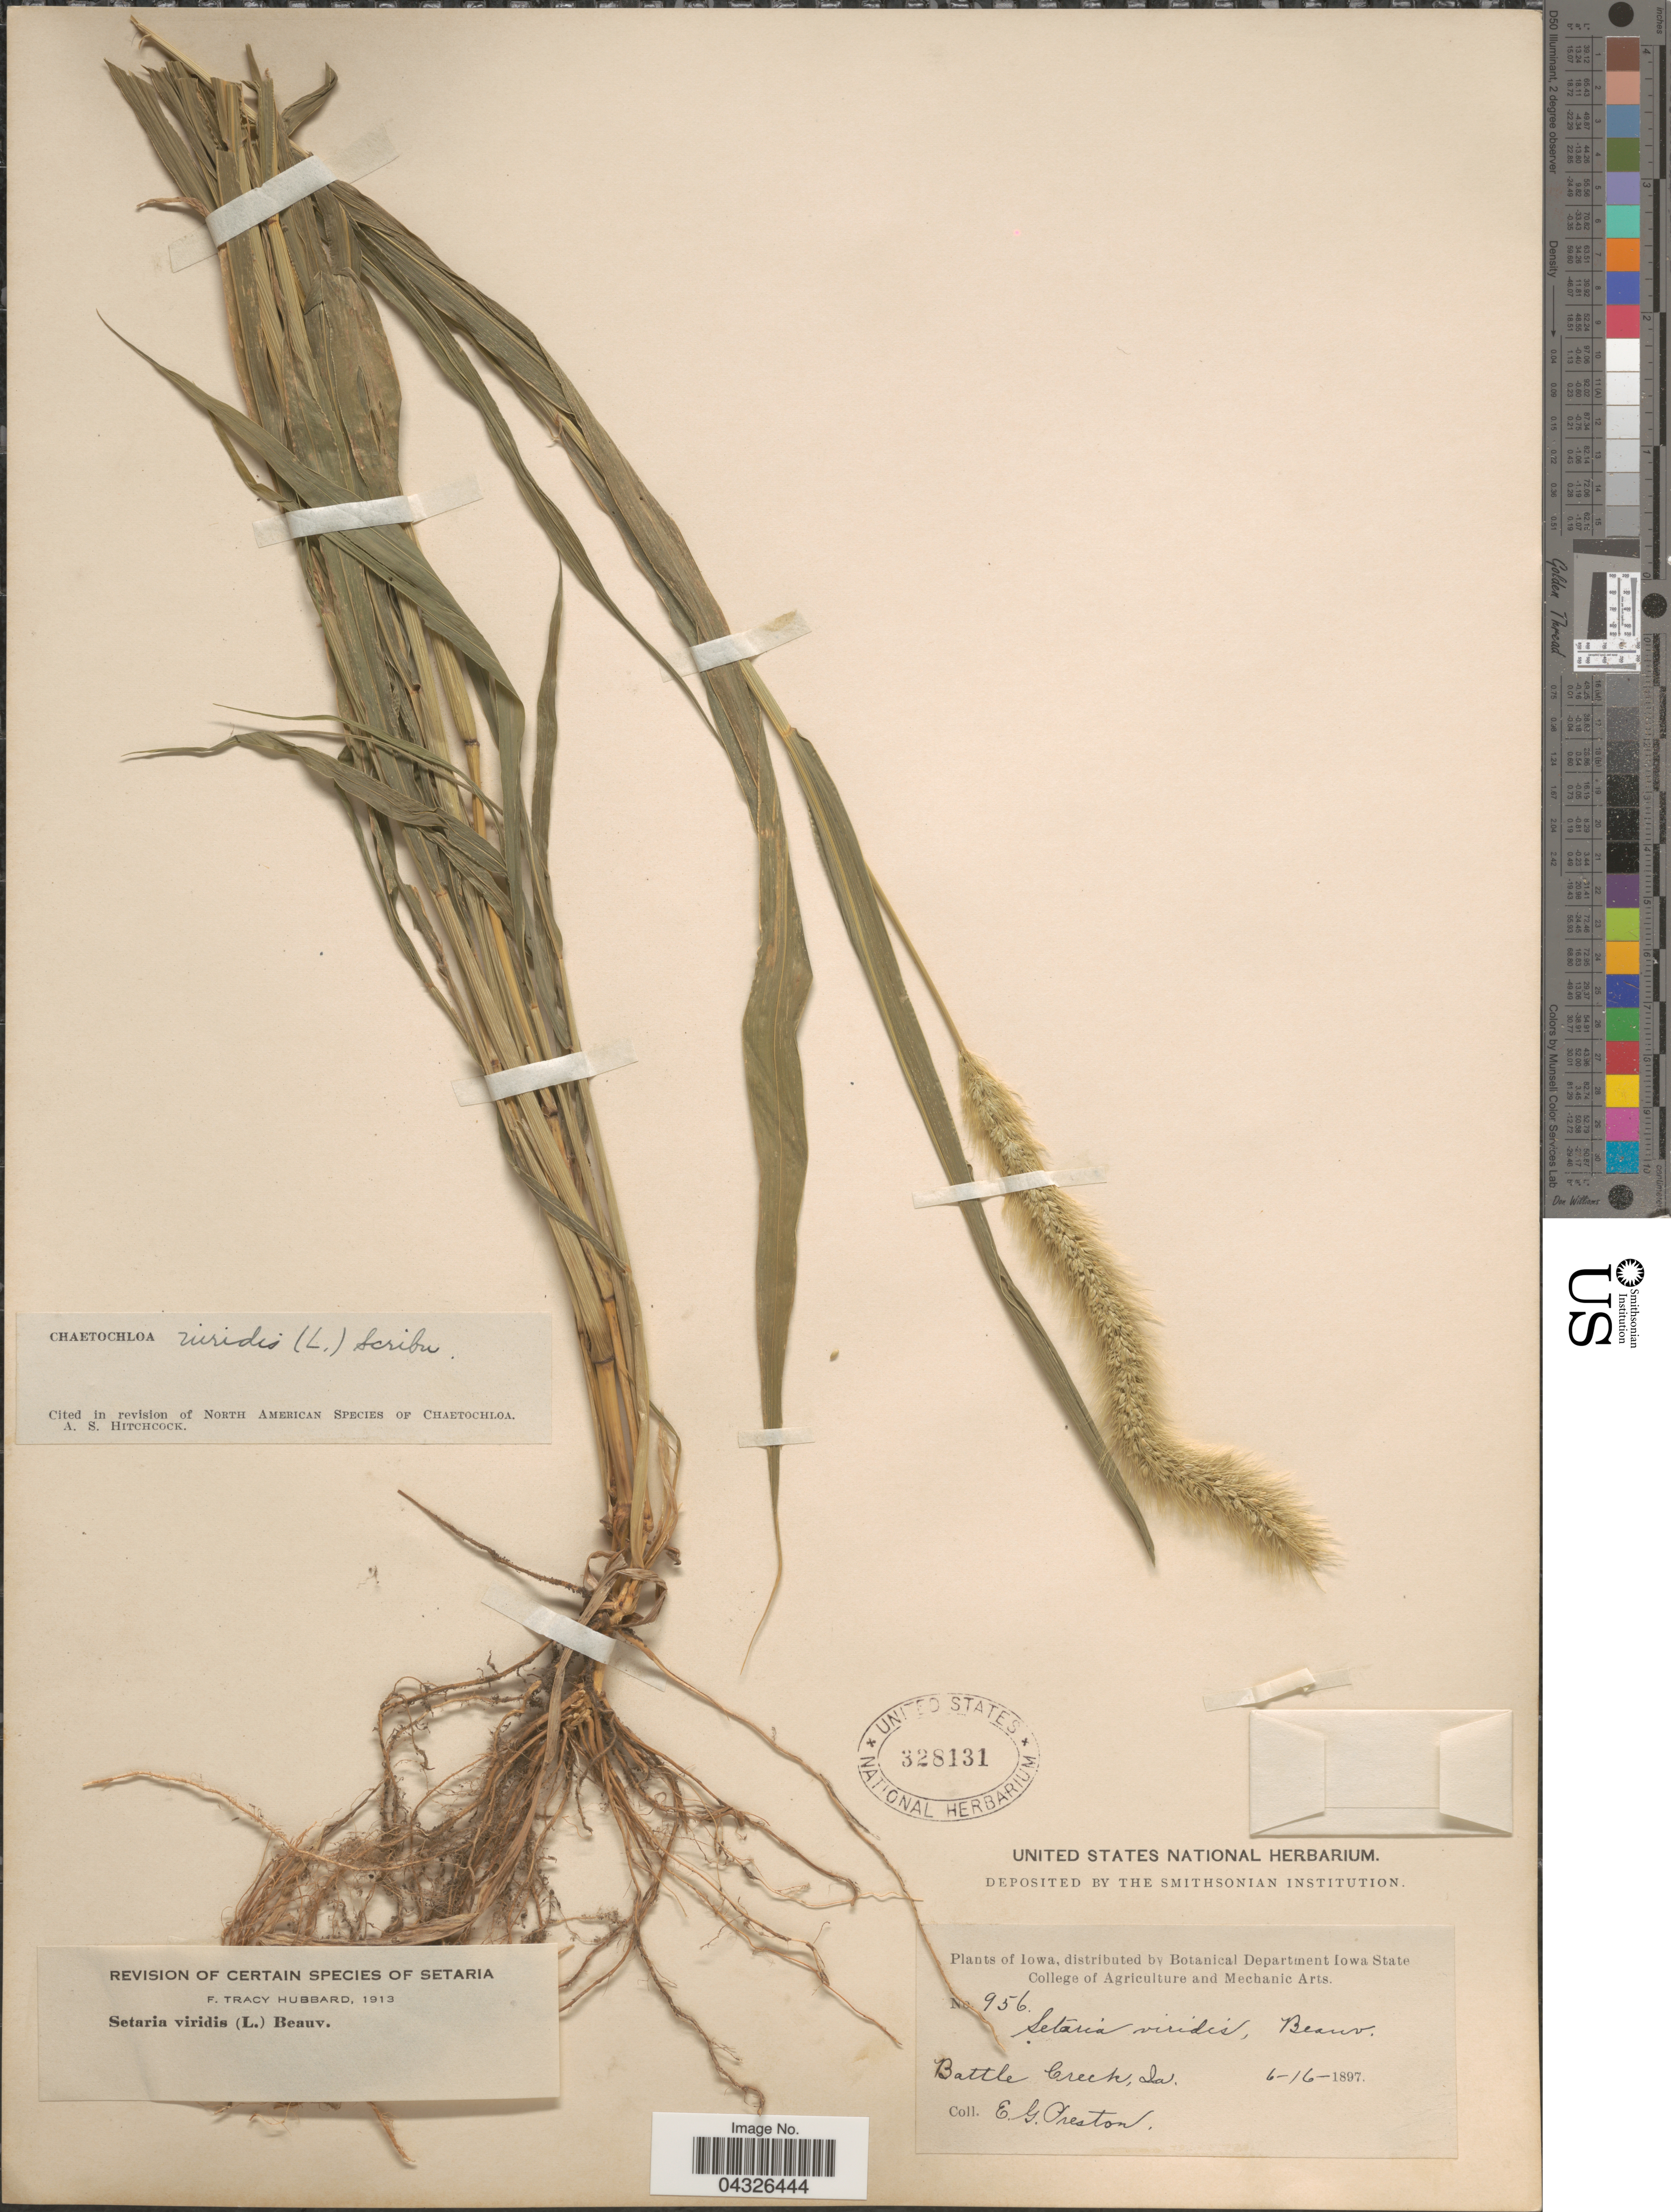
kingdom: Plantae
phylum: Tracheophyta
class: Liliopsida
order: Poales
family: Poaceae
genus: Setaria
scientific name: Setaria viridis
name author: (L.) P. Beauv.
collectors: E. Preston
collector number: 956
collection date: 1897-06-16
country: United States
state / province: Iowa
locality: Battle Creek.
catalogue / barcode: US 328131